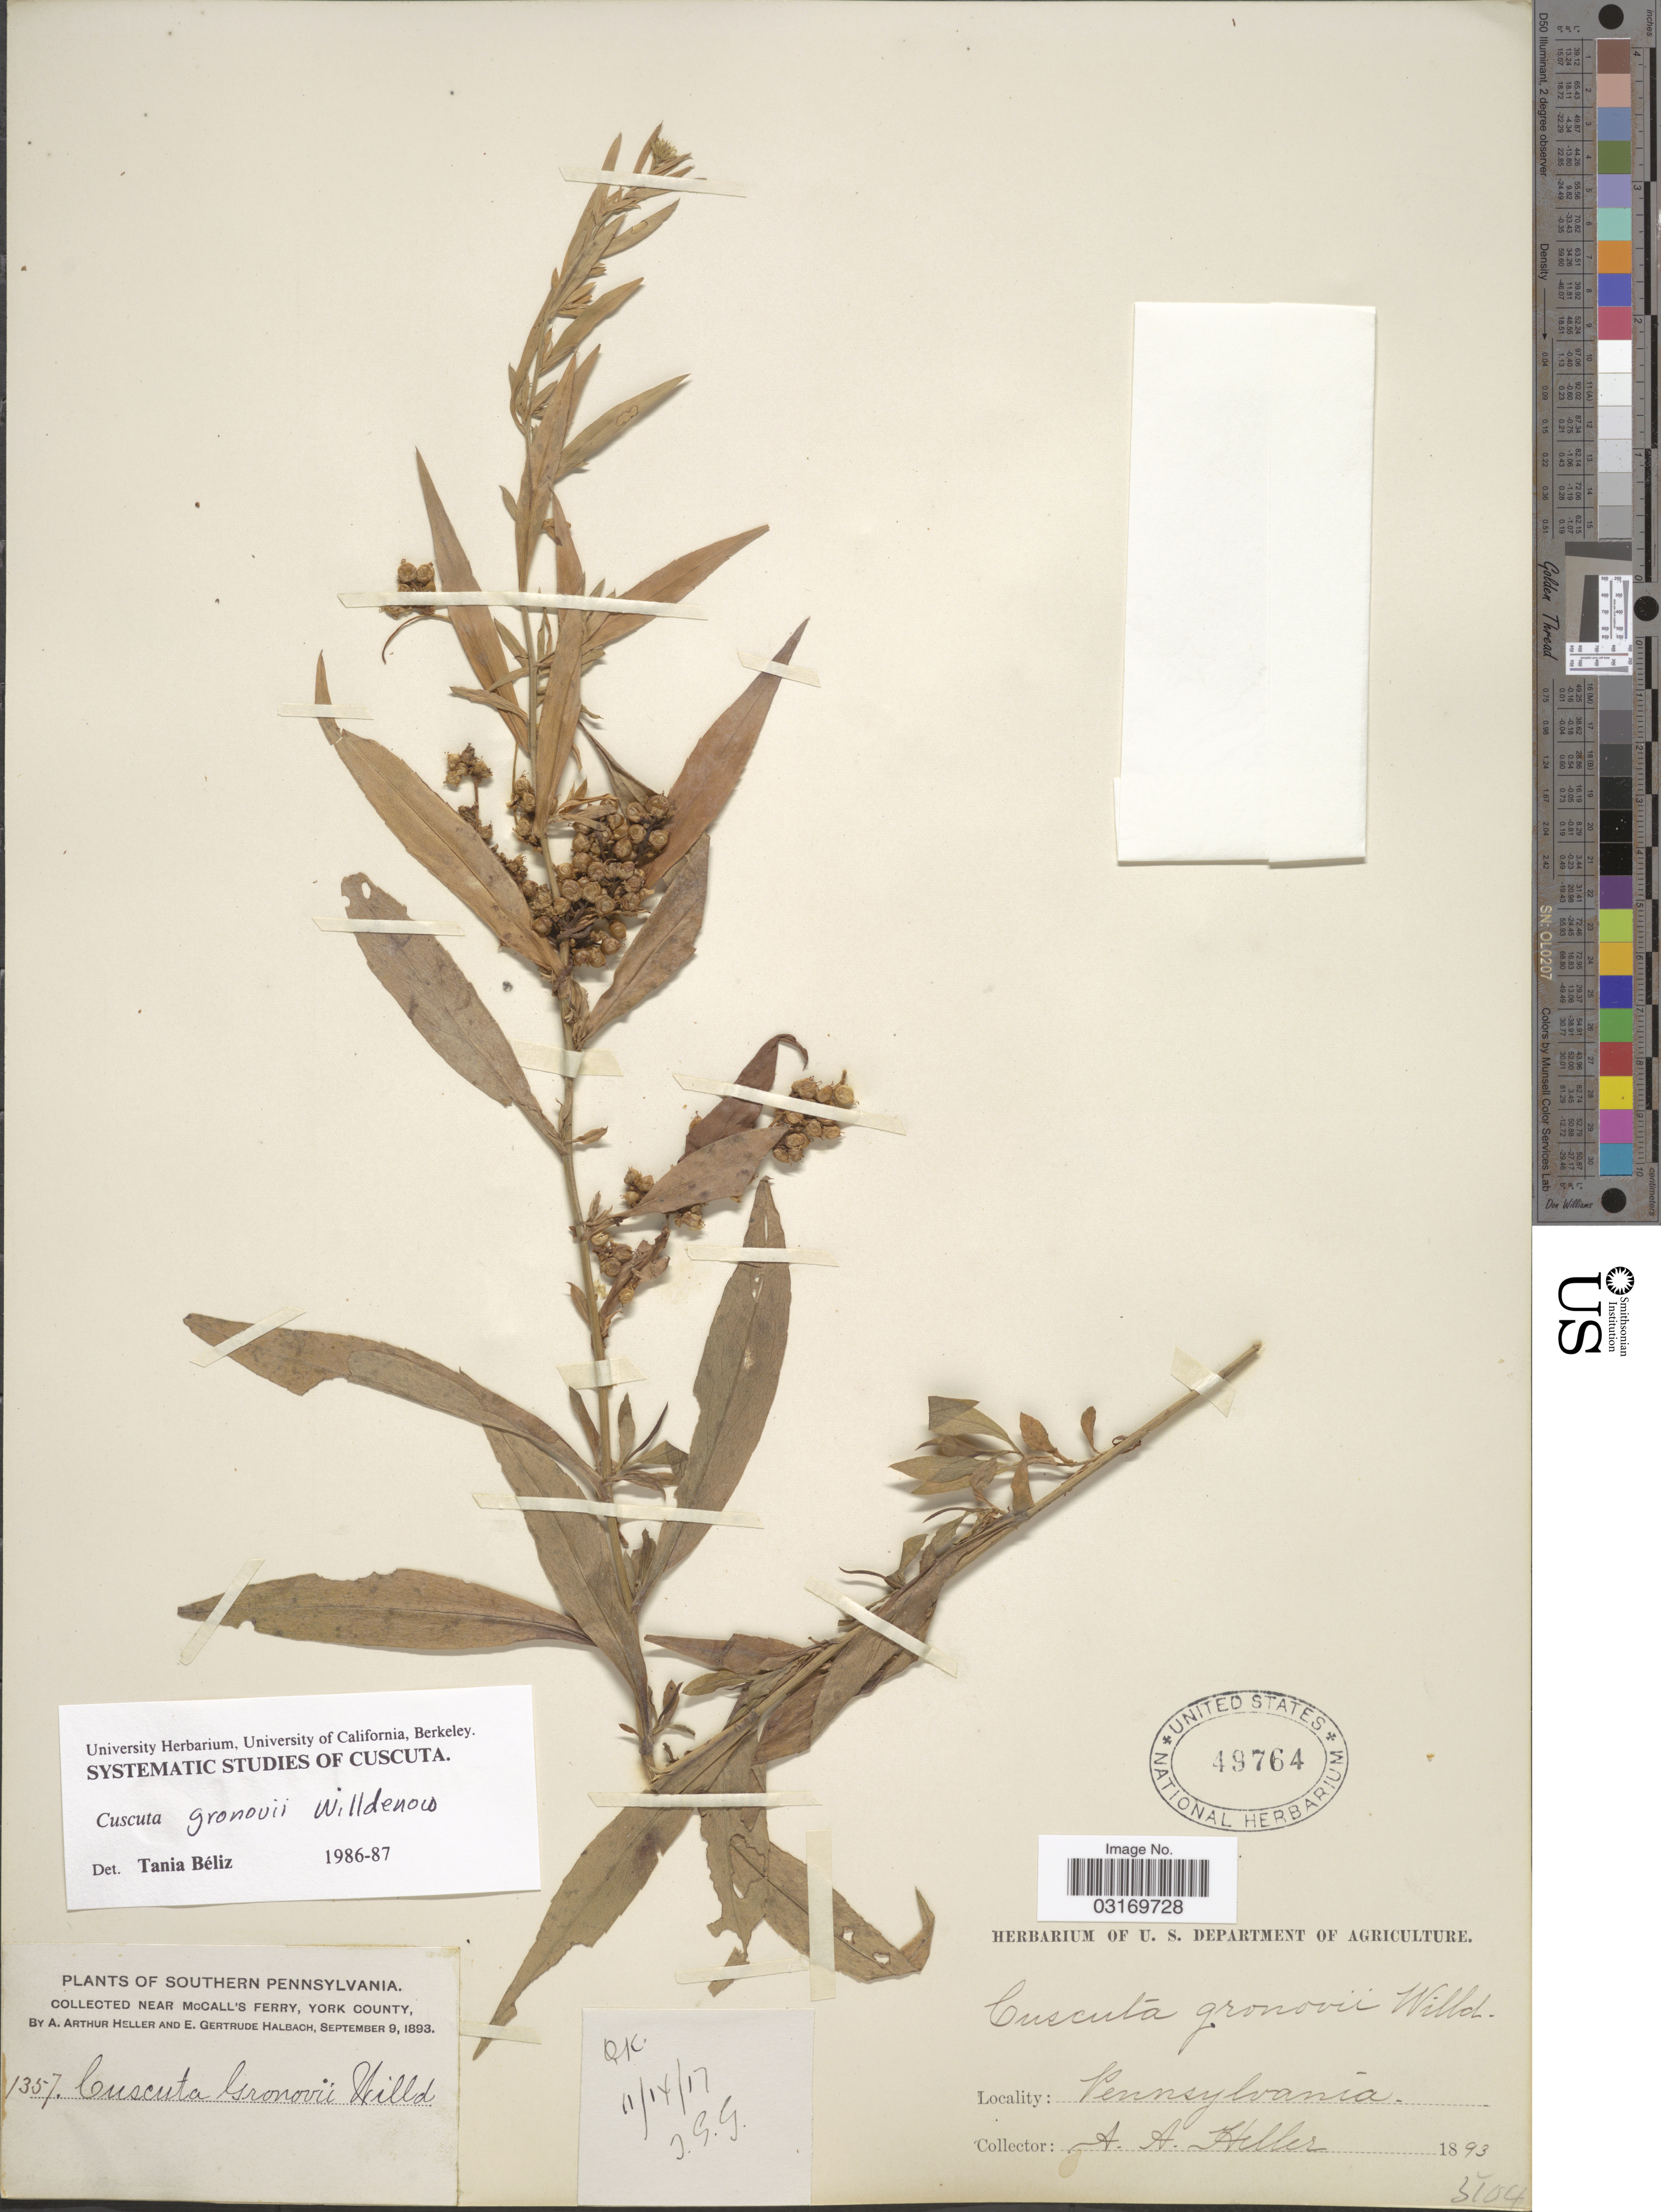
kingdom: Plantae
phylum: Tracheophyta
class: Magnoliopsida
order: Solanales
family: Convolvulaceae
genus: Cuscuta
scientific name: Cuscuta gronovii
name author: Willd. ex Schult.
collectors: A. A. Heller & E. G. Halbach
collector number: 1357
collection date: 1893-09-09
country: United States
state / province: Pennsylvania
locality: Southern Pennsylvania. Near McCall's Ferry, York County.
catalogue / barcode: US 49764